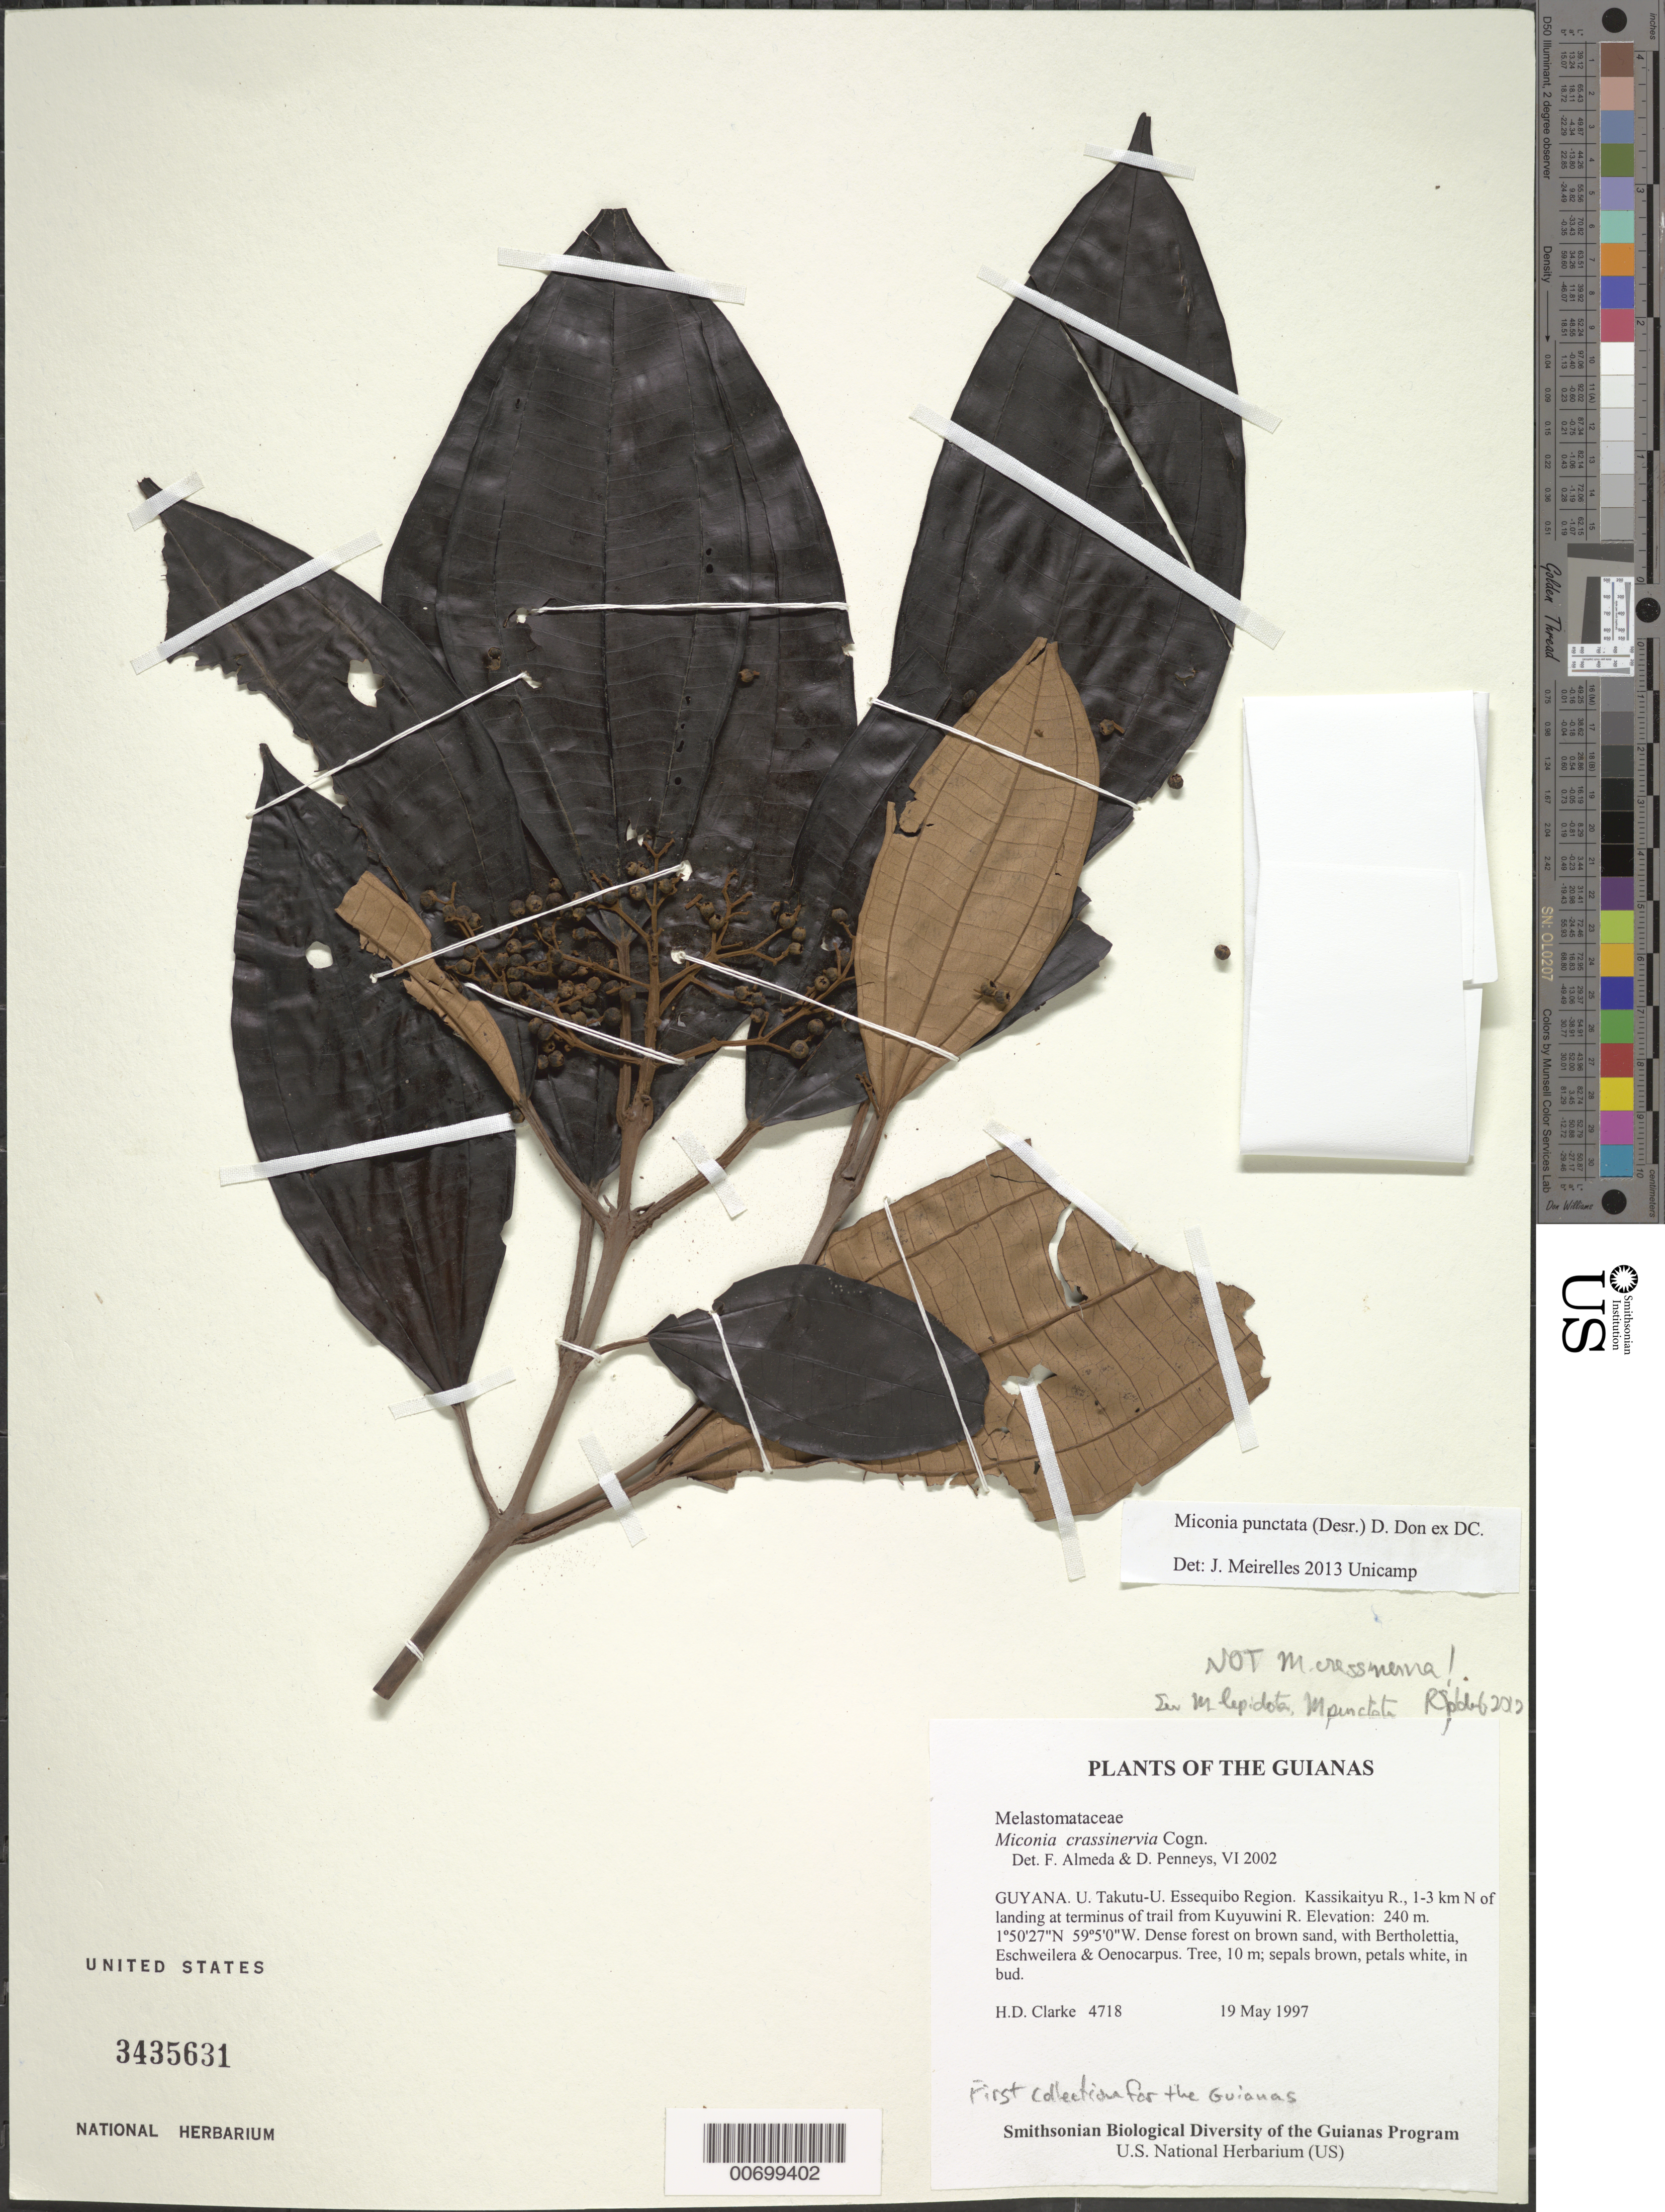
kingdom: Plantae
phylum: Tracheophyta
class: Magnoliopsida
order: Myrtales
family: Melastomataceae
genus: Miconia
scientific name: Miconia crassinervia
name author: Cogn.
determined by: Almeda, F.; Penneys, D. S.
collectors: H. D. Clarke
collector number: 4718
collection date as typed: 19 May 1997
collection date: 1997-05-19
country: Guyana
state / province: U. Takutu-U. Essequibo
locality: Kassikaityu R., 1-3 km N of landing at terminus of trail from Kuyuwini R.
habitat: Dense forest on brown sand, with Bertholettia, Eschweilera & Oenocarpus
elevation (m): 240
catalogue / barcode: US 3435631